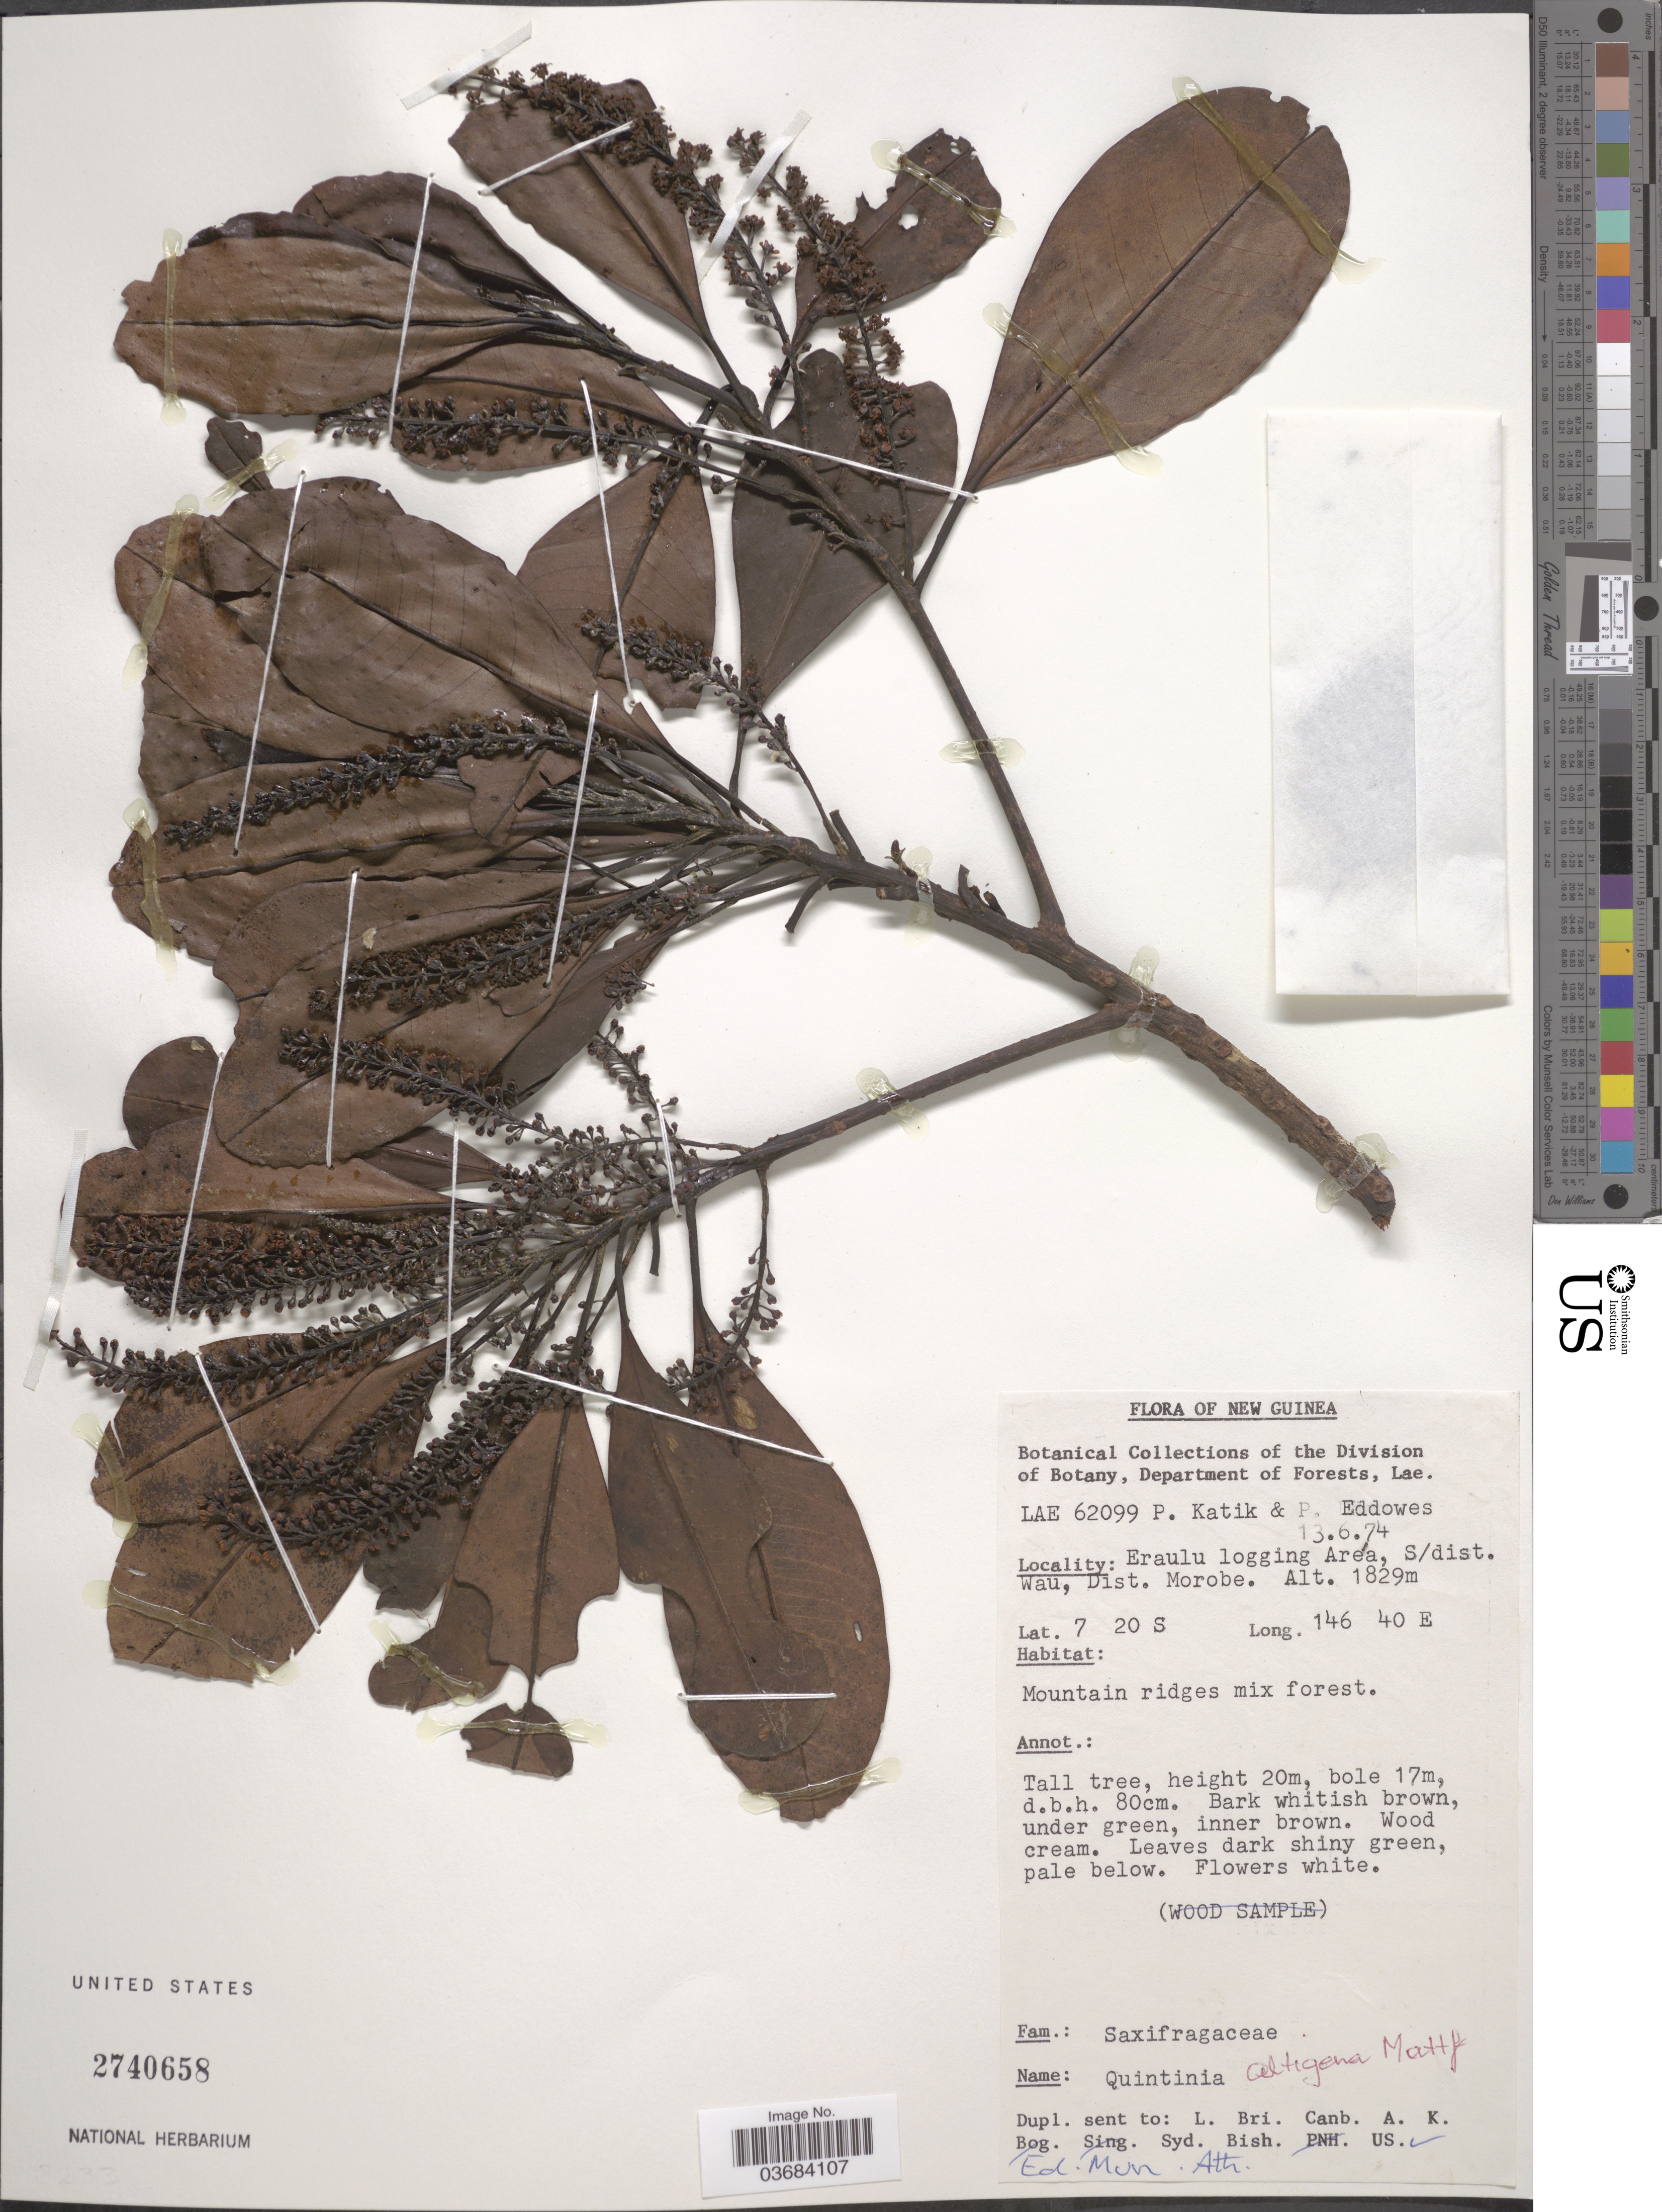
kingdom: Plantae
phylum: Tracheophyta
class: Magnoliopsida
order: Paracryphiales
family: Paracryphiaceae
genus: Quintinia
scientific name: Quintinia altigena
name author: Schltr.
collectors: P. Katik & P.J. Eddowes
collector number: LAE62099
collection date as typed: Transcribed d/m/y: 13/6/74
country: Papua New Guinea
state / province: Morobe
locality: New Guinea. Eraulu logging Area, S/dist. Wau, Dist. Morobe.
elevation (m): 1829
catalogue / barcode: US 2740658